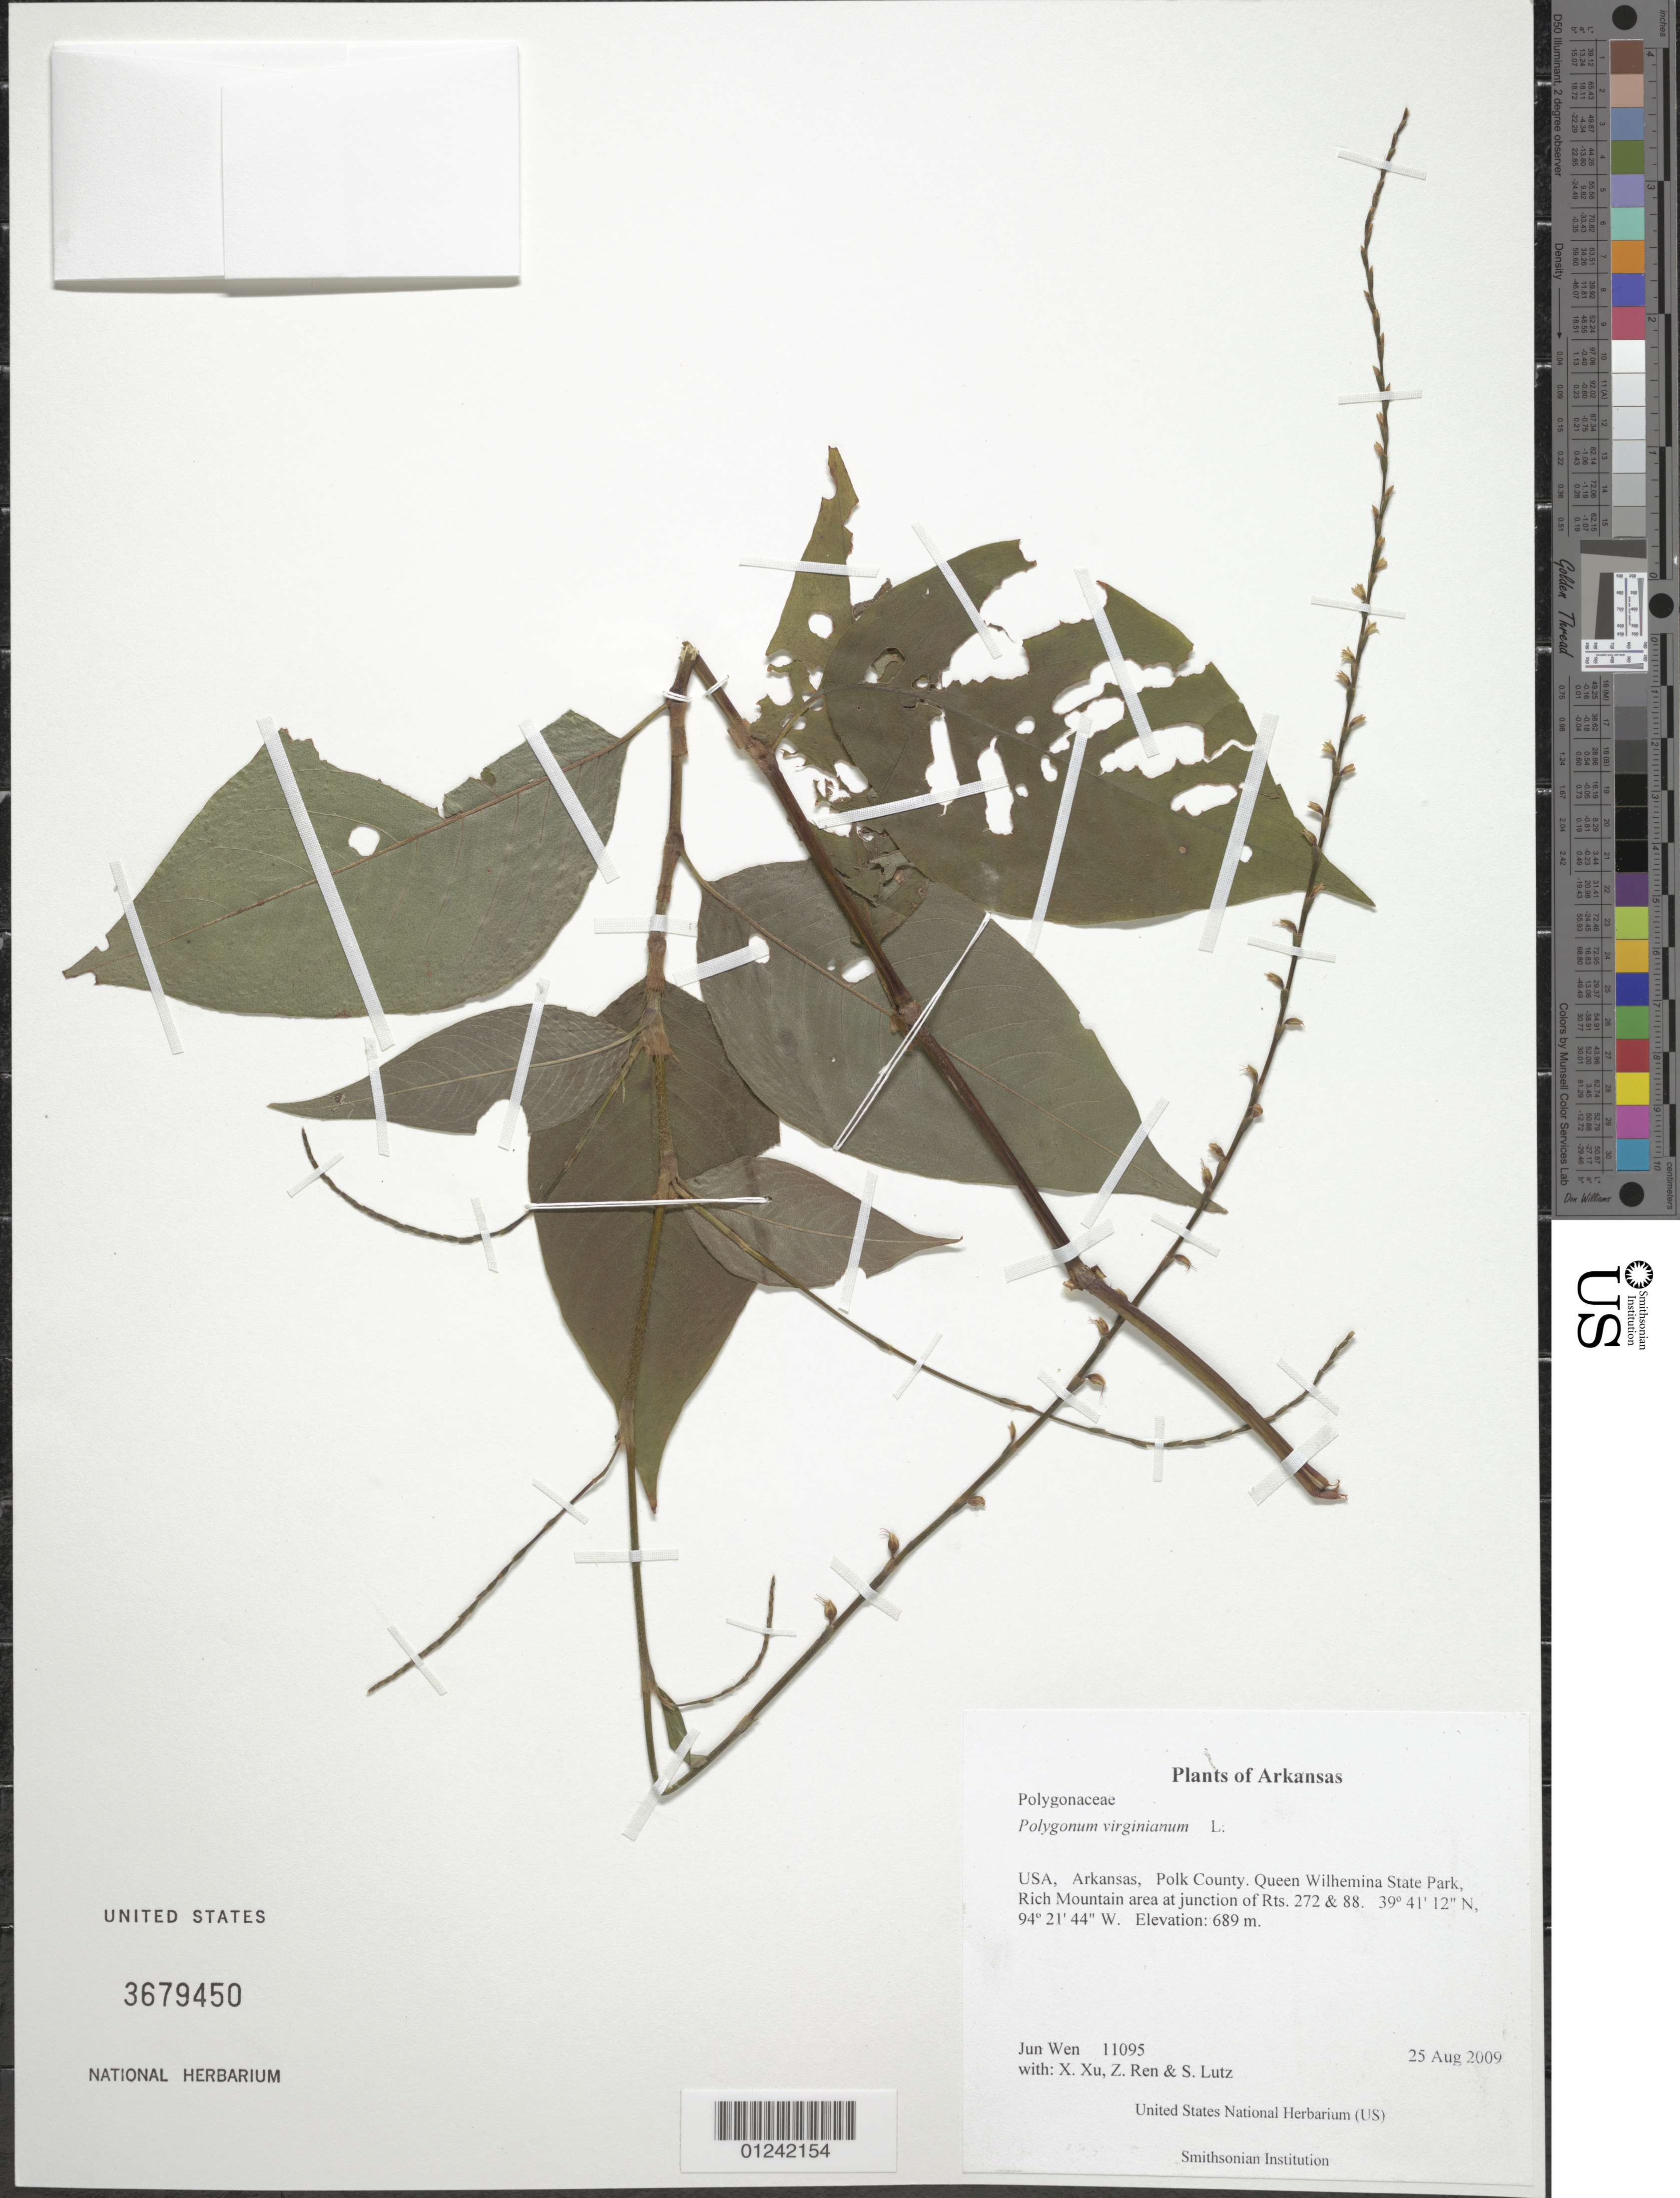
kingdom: Plantae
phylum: Tracheophyta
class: Magnoliopsida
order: Caryophyllales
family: Polygonaceae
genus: Persicaria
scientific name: Persicaria virginiana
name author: (L.) Gaertn.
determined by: Atha, D. E.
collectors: J. Wen, X. Xu, Z. Ren & S. Lutz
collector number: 11095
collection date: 2009-08-25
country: United States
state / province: Arkansas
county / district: Polk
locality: Queen Wilhemina State Park, Rich Mountain area at junction of Rts. 272 & 88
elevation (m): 689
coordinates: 39 41 12.0 N, 94 21 43.8 W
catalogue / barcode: US 3679450